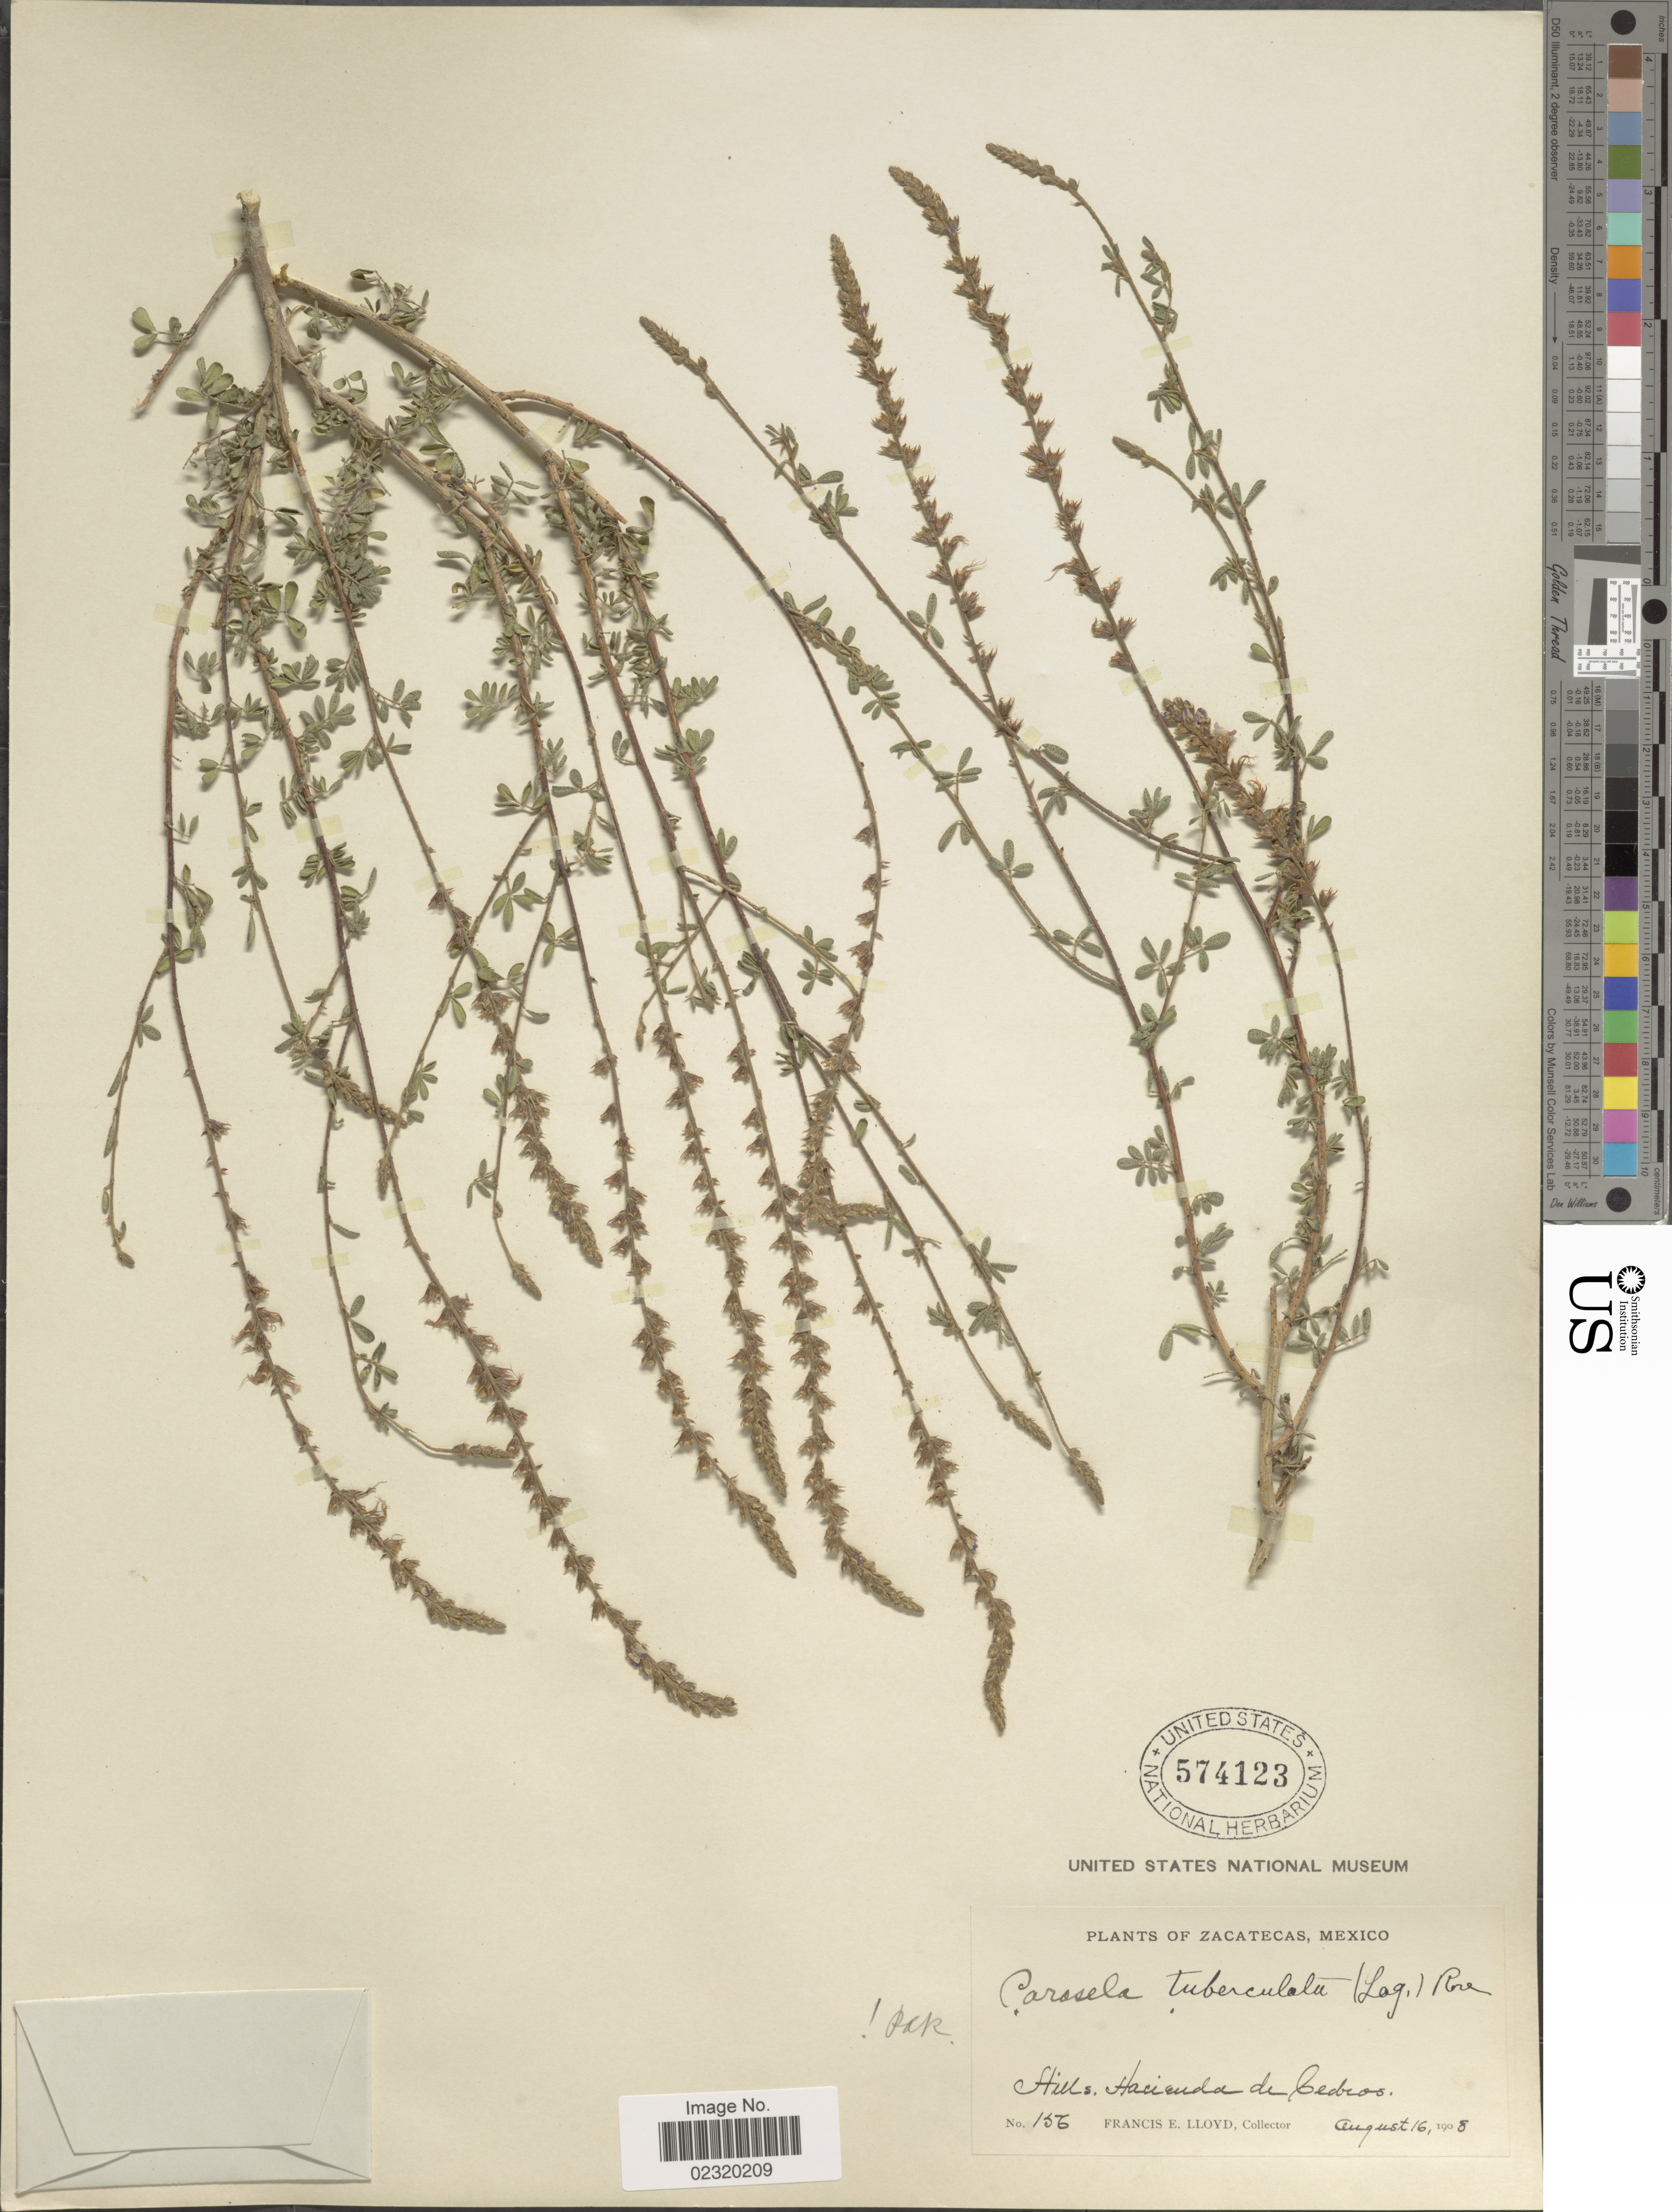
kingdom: Plantae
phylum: Tracheophyta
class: Magnoliopsida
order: Fabales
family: Fabaceae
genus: Dalea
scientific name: Dalea tuberculata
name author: Lag.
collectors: Lloyd, C. E.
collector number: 156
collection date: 1908-08-16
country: Mexico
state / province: Zacatecas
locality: Hills, Hacienda de Cedros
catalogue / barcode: US 574123